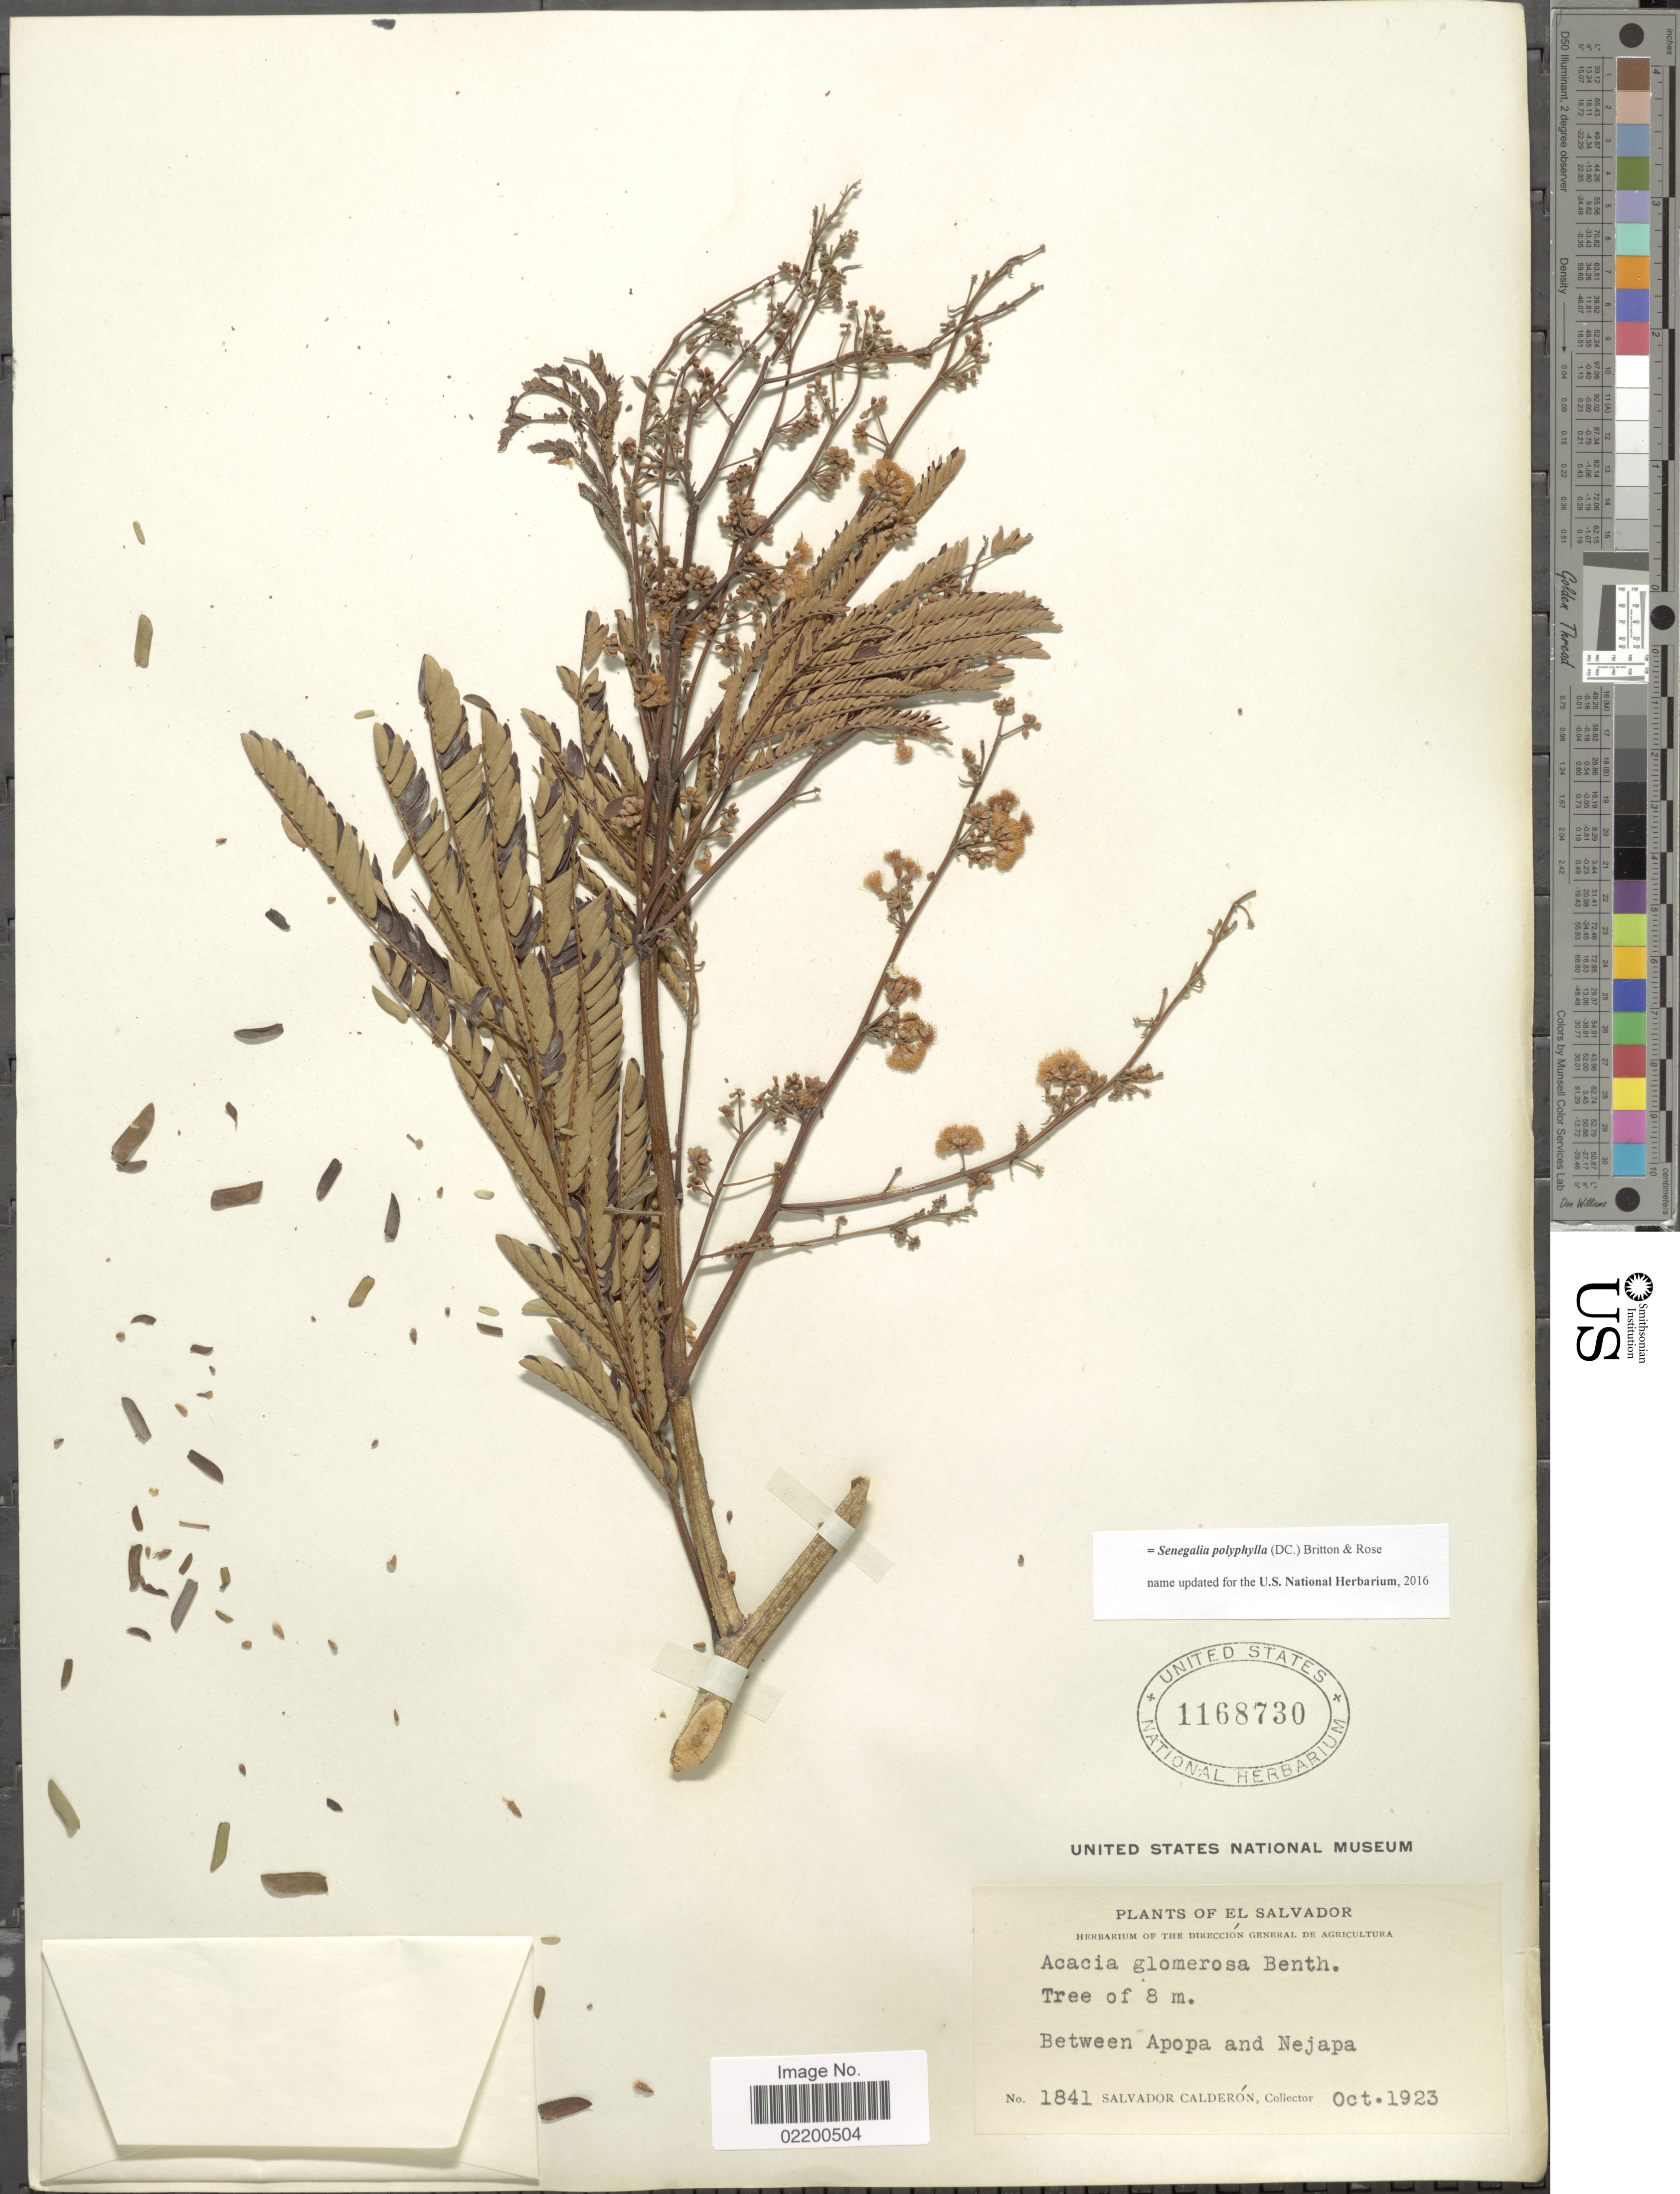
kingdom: Plantae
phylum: Tracheophyta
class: Magnoliopsida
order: Fabales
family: Fabaceae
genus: Senegalia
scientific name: Senegalia polyphylla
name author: (DC.) Britton & Rose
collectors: S. Calderón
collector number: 1841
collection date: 1923-10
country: El Salvador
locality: Between Apopa and Nejapa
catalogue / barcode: US 1168730